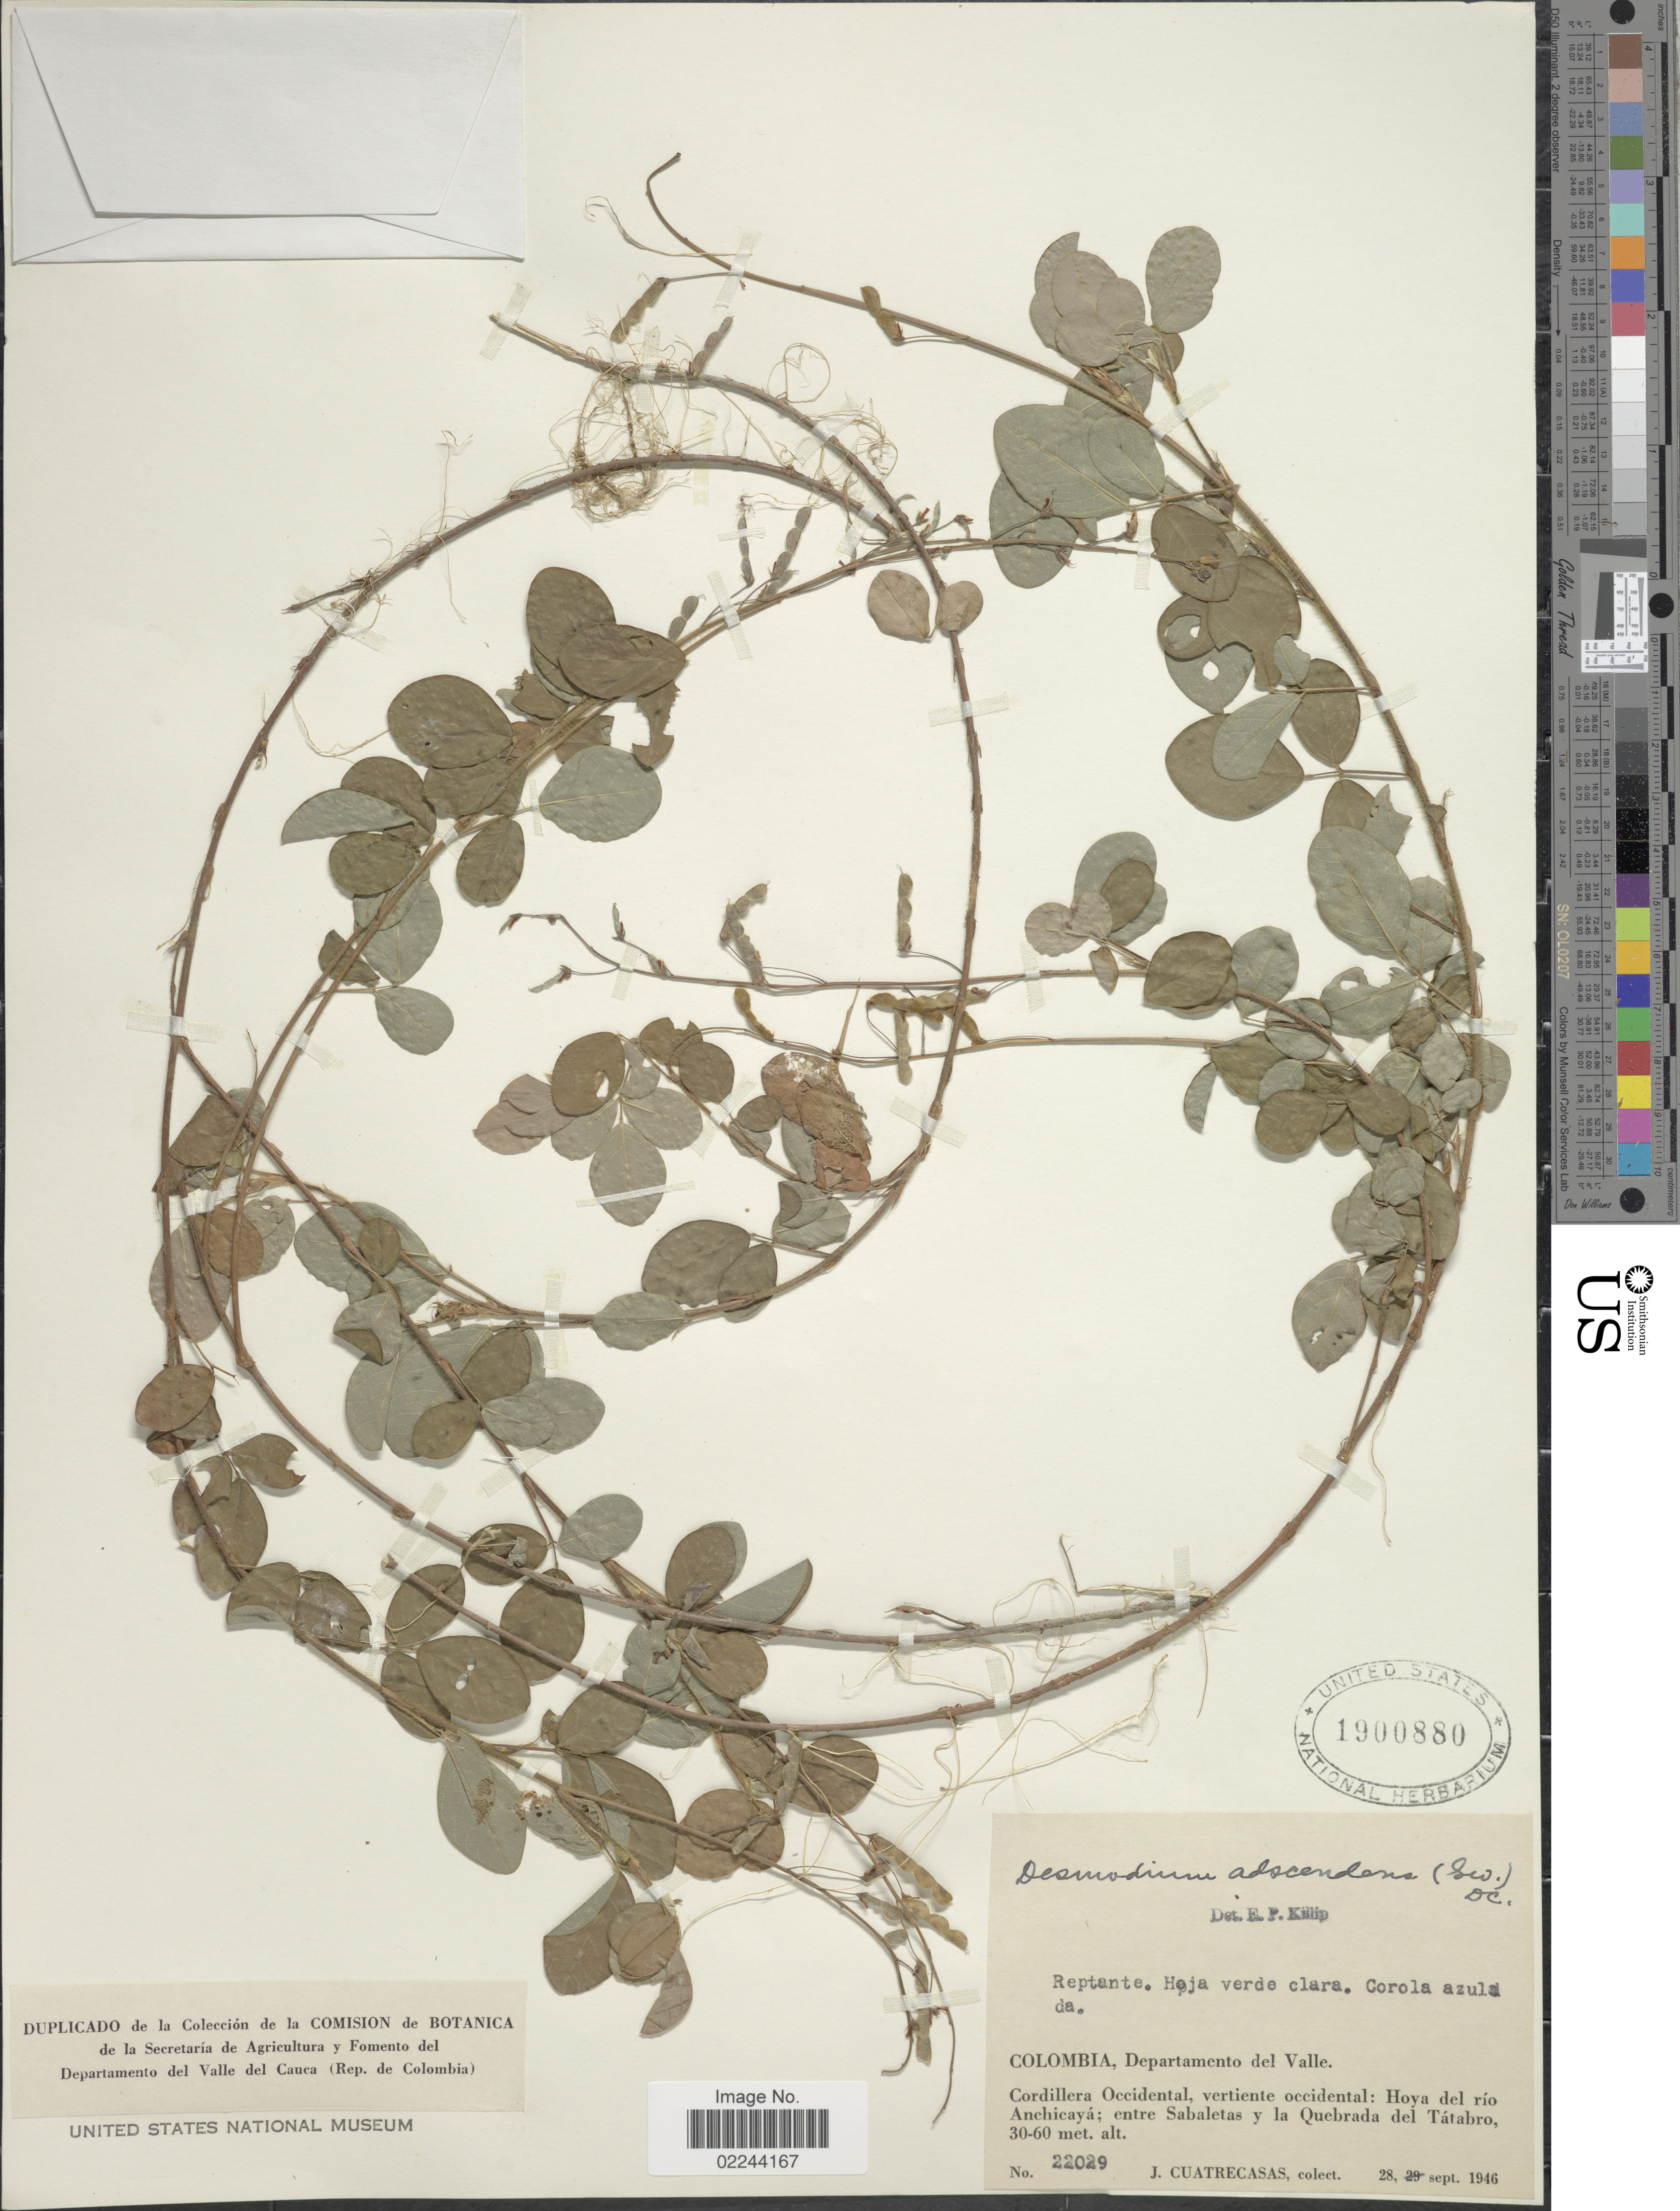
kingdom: Plantae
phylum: Tracheophyta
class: Magnoliopsida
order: Fabales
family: Fabaceae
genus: Grona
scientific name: Grona adscendens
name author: (Sw.) H. Ohashi & K. Ohashi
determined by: Strong, Mark T., (BOT), Smithsonian Institution - National Museum of Natural History (UNITED STATES)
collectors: J. Cuatrecasas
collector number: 22029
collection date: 1946-09-28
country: Colombia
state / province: Valle del Cauca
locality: Departamento del Valle, Cordillera Occidental, vertiente occidental: Hoya del río Anchicayá; entre Saba;etas y la Quebrada del Tátabro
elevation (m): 30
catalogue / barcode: US 1900880